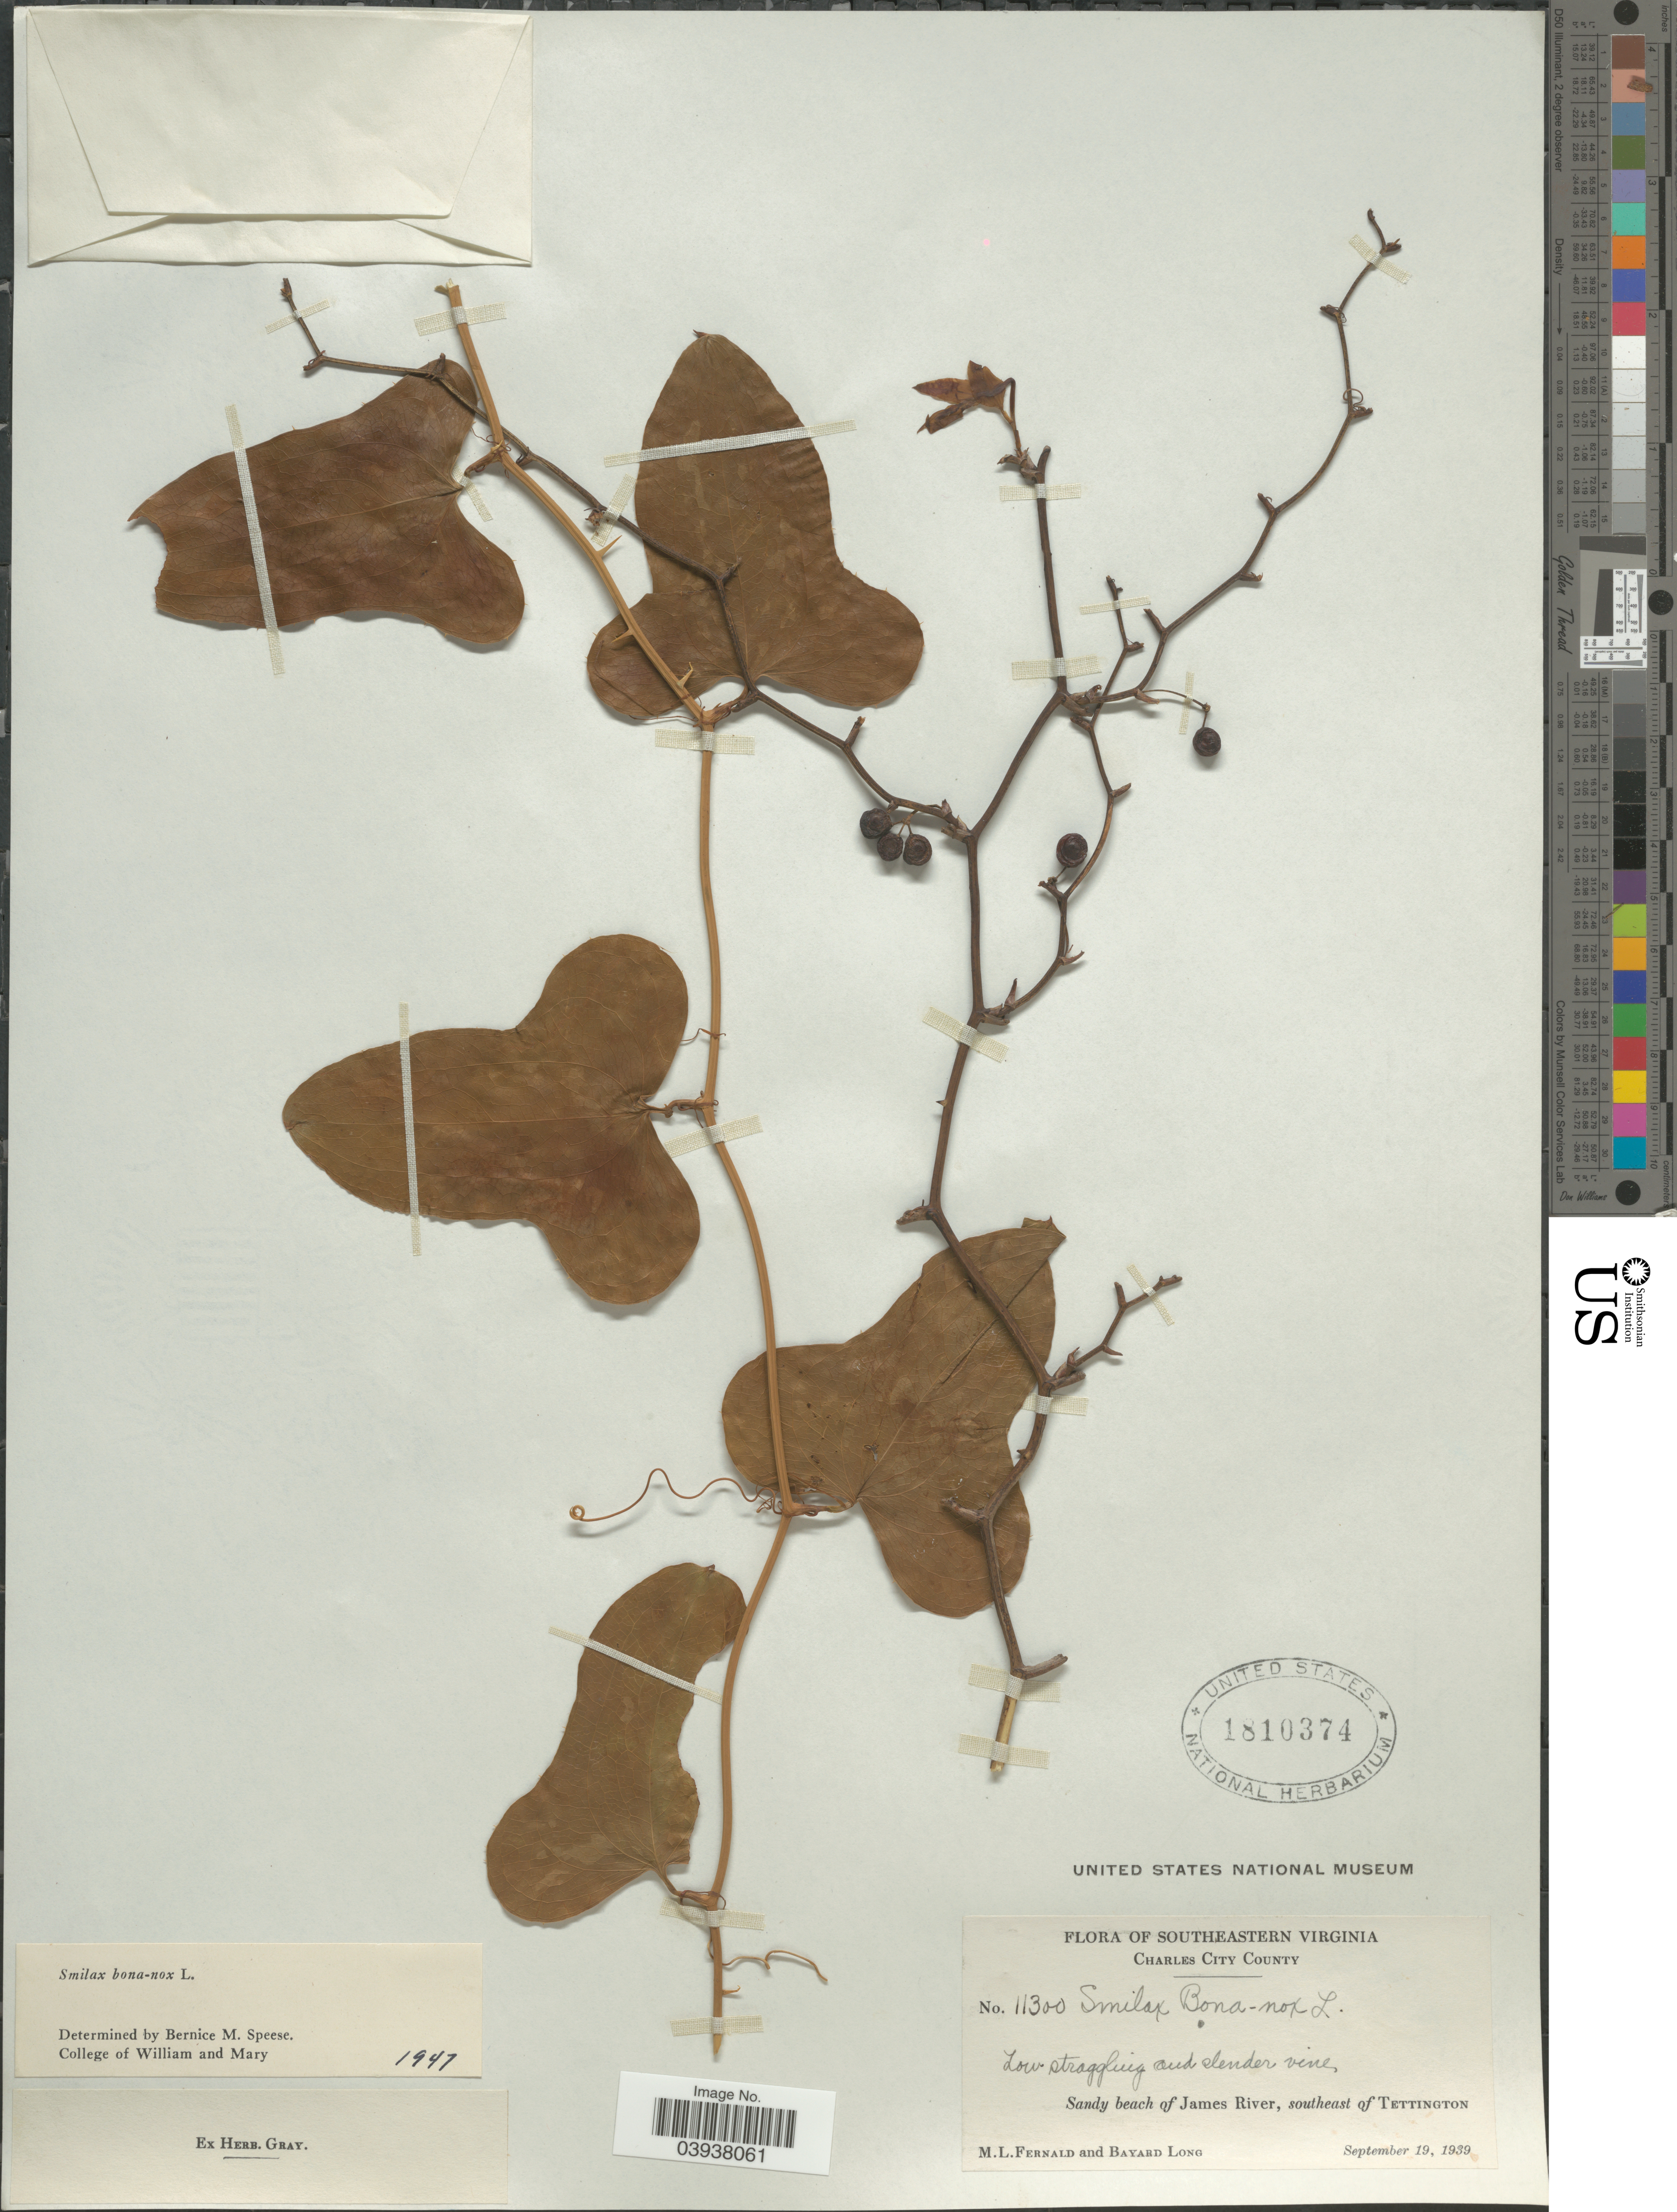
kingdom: Plantae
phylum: Tracheophyta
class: Liliopsida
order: Liliales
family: Smilacaceae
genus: Smilax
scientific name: Smilax bona-nox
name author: L.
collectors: M. L. Fernald & B. Long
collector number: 11300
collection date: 1939-09-19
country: United States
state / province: Virginia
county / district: Charles City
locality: Southeastern Virginia. Charles City County. Sandy beach of James River, southeast of Tettington.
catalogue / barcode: US 1810374